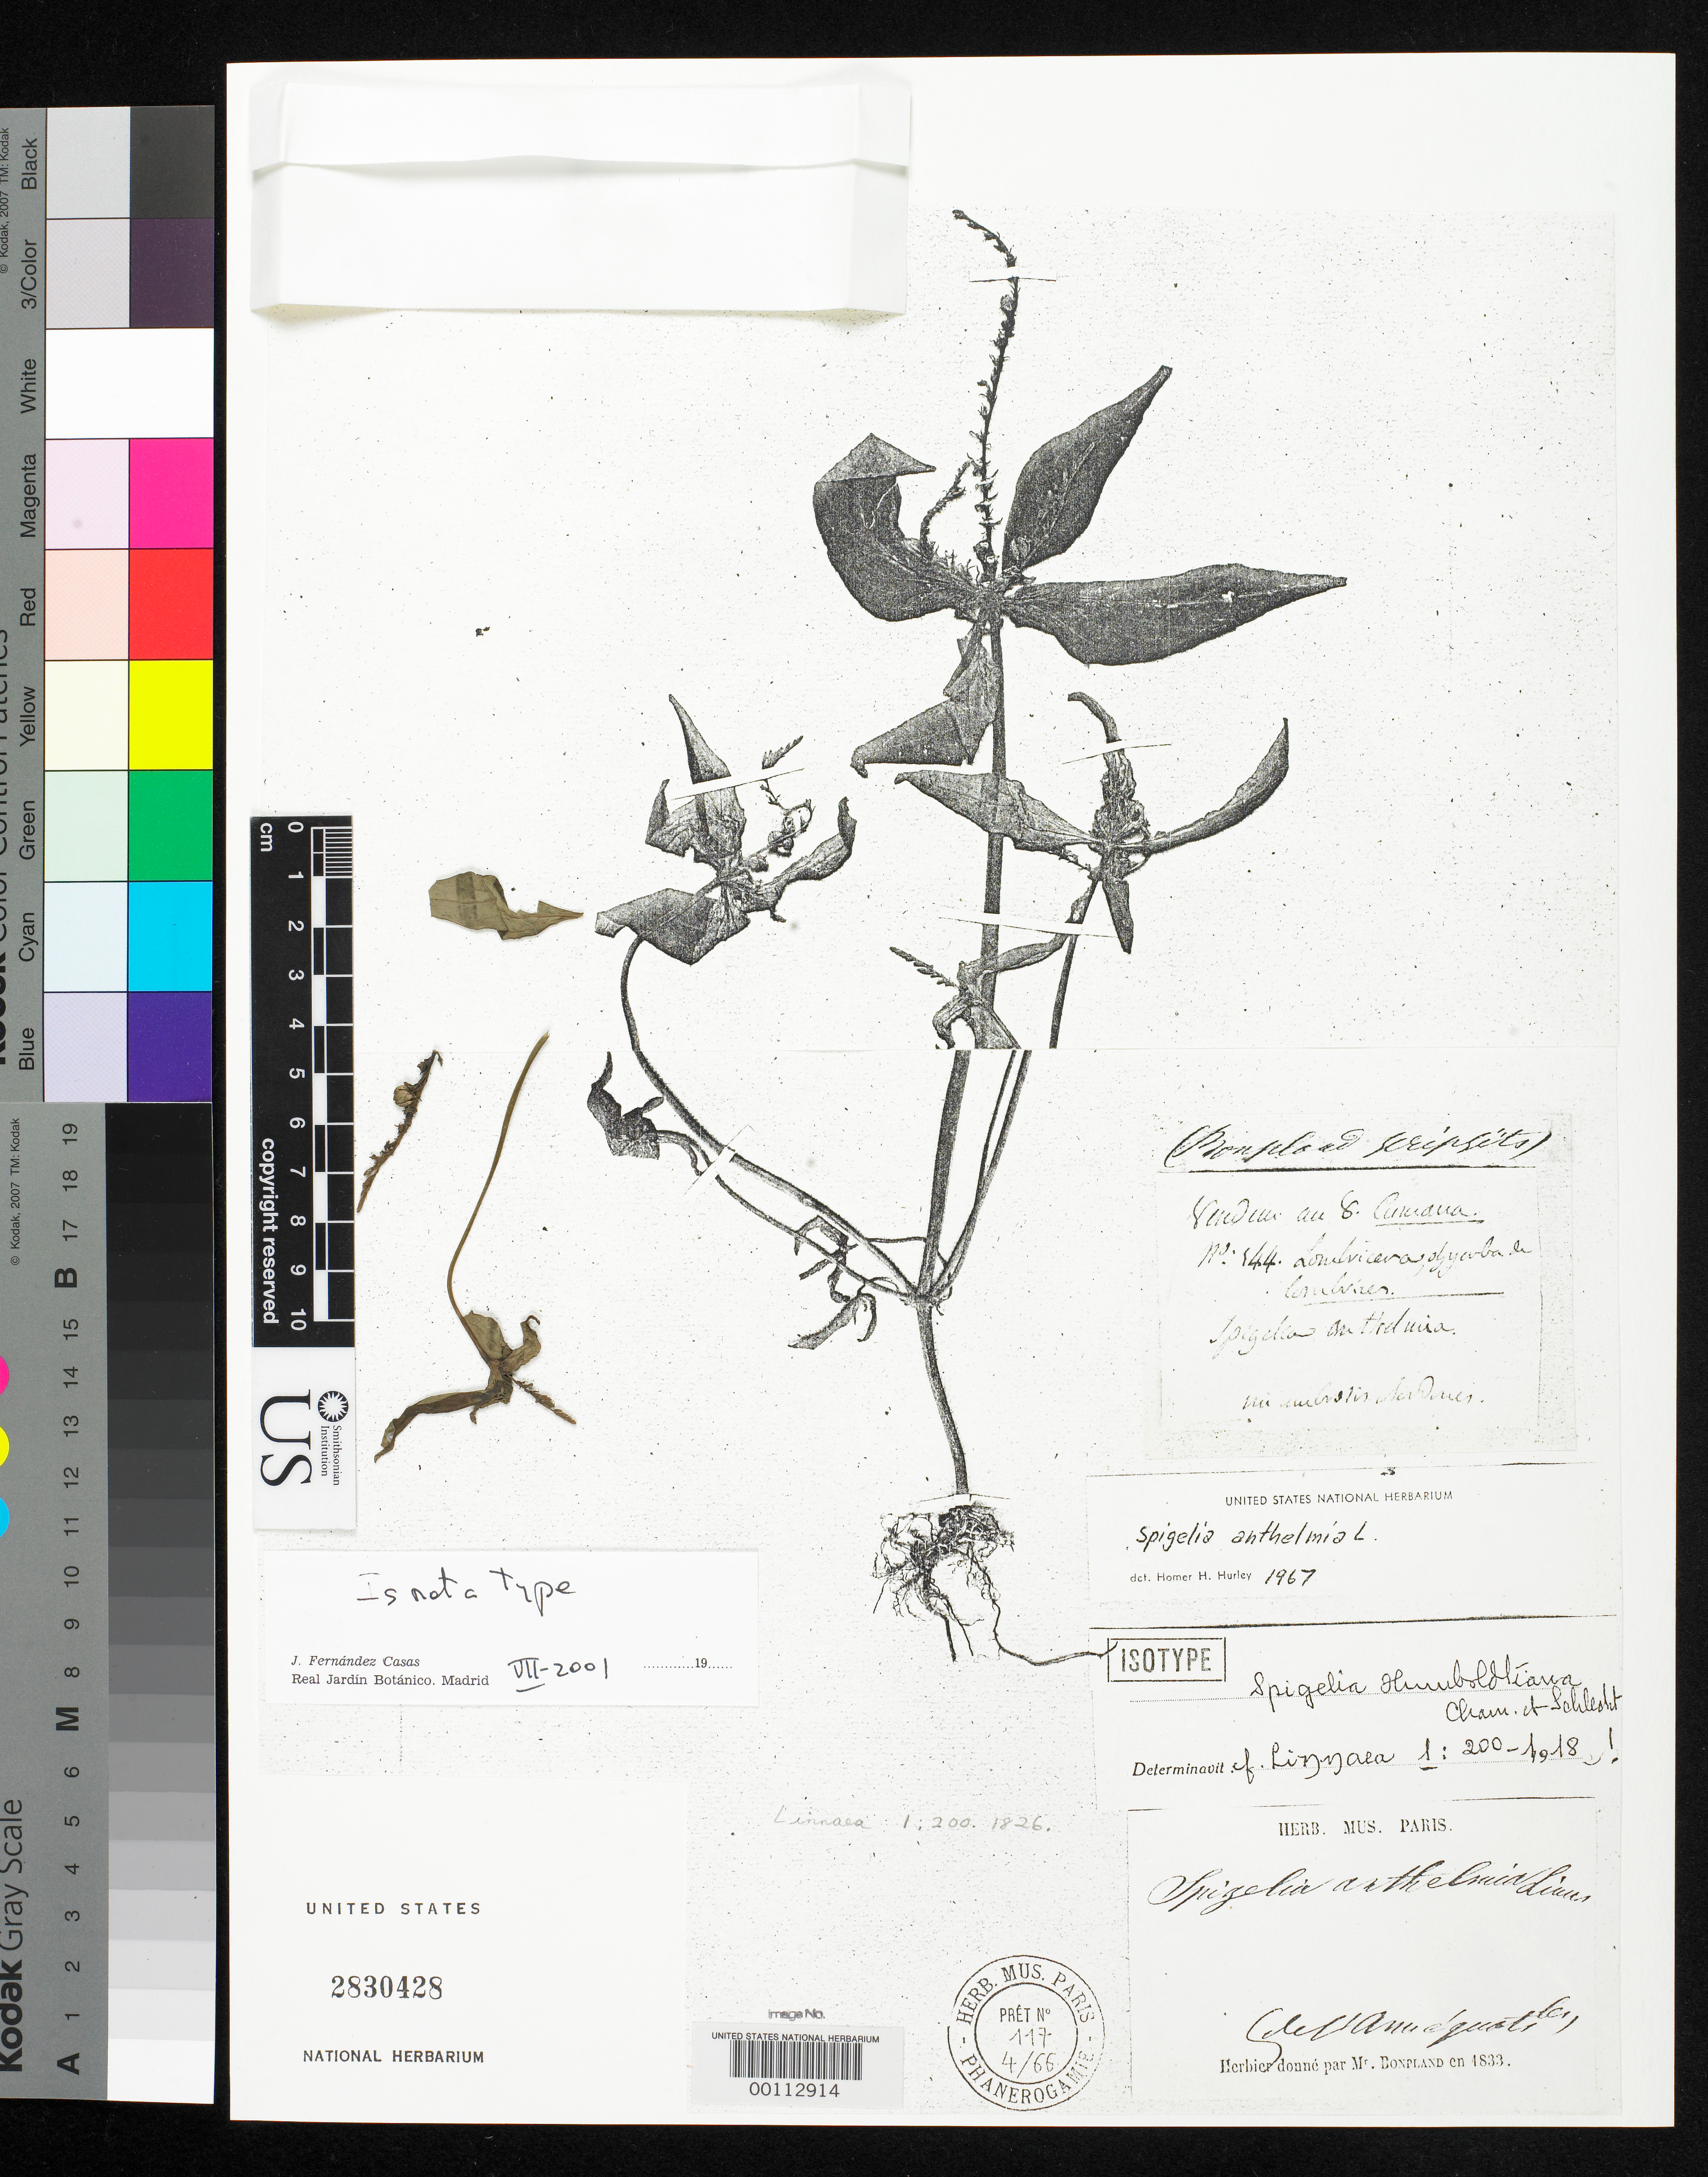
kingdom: Plantae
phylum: Tracheophyta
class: Magnoliopsida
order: Gentianales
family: Loganiaceae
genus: Spigelia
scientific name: Spigelia humboldtiana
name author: Cham. & Schltdl.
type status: Type Fragment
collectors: F. W. Humboldt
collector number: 144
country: Venezuela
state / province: Sucre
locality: Cumana.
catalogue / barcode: US 2830428